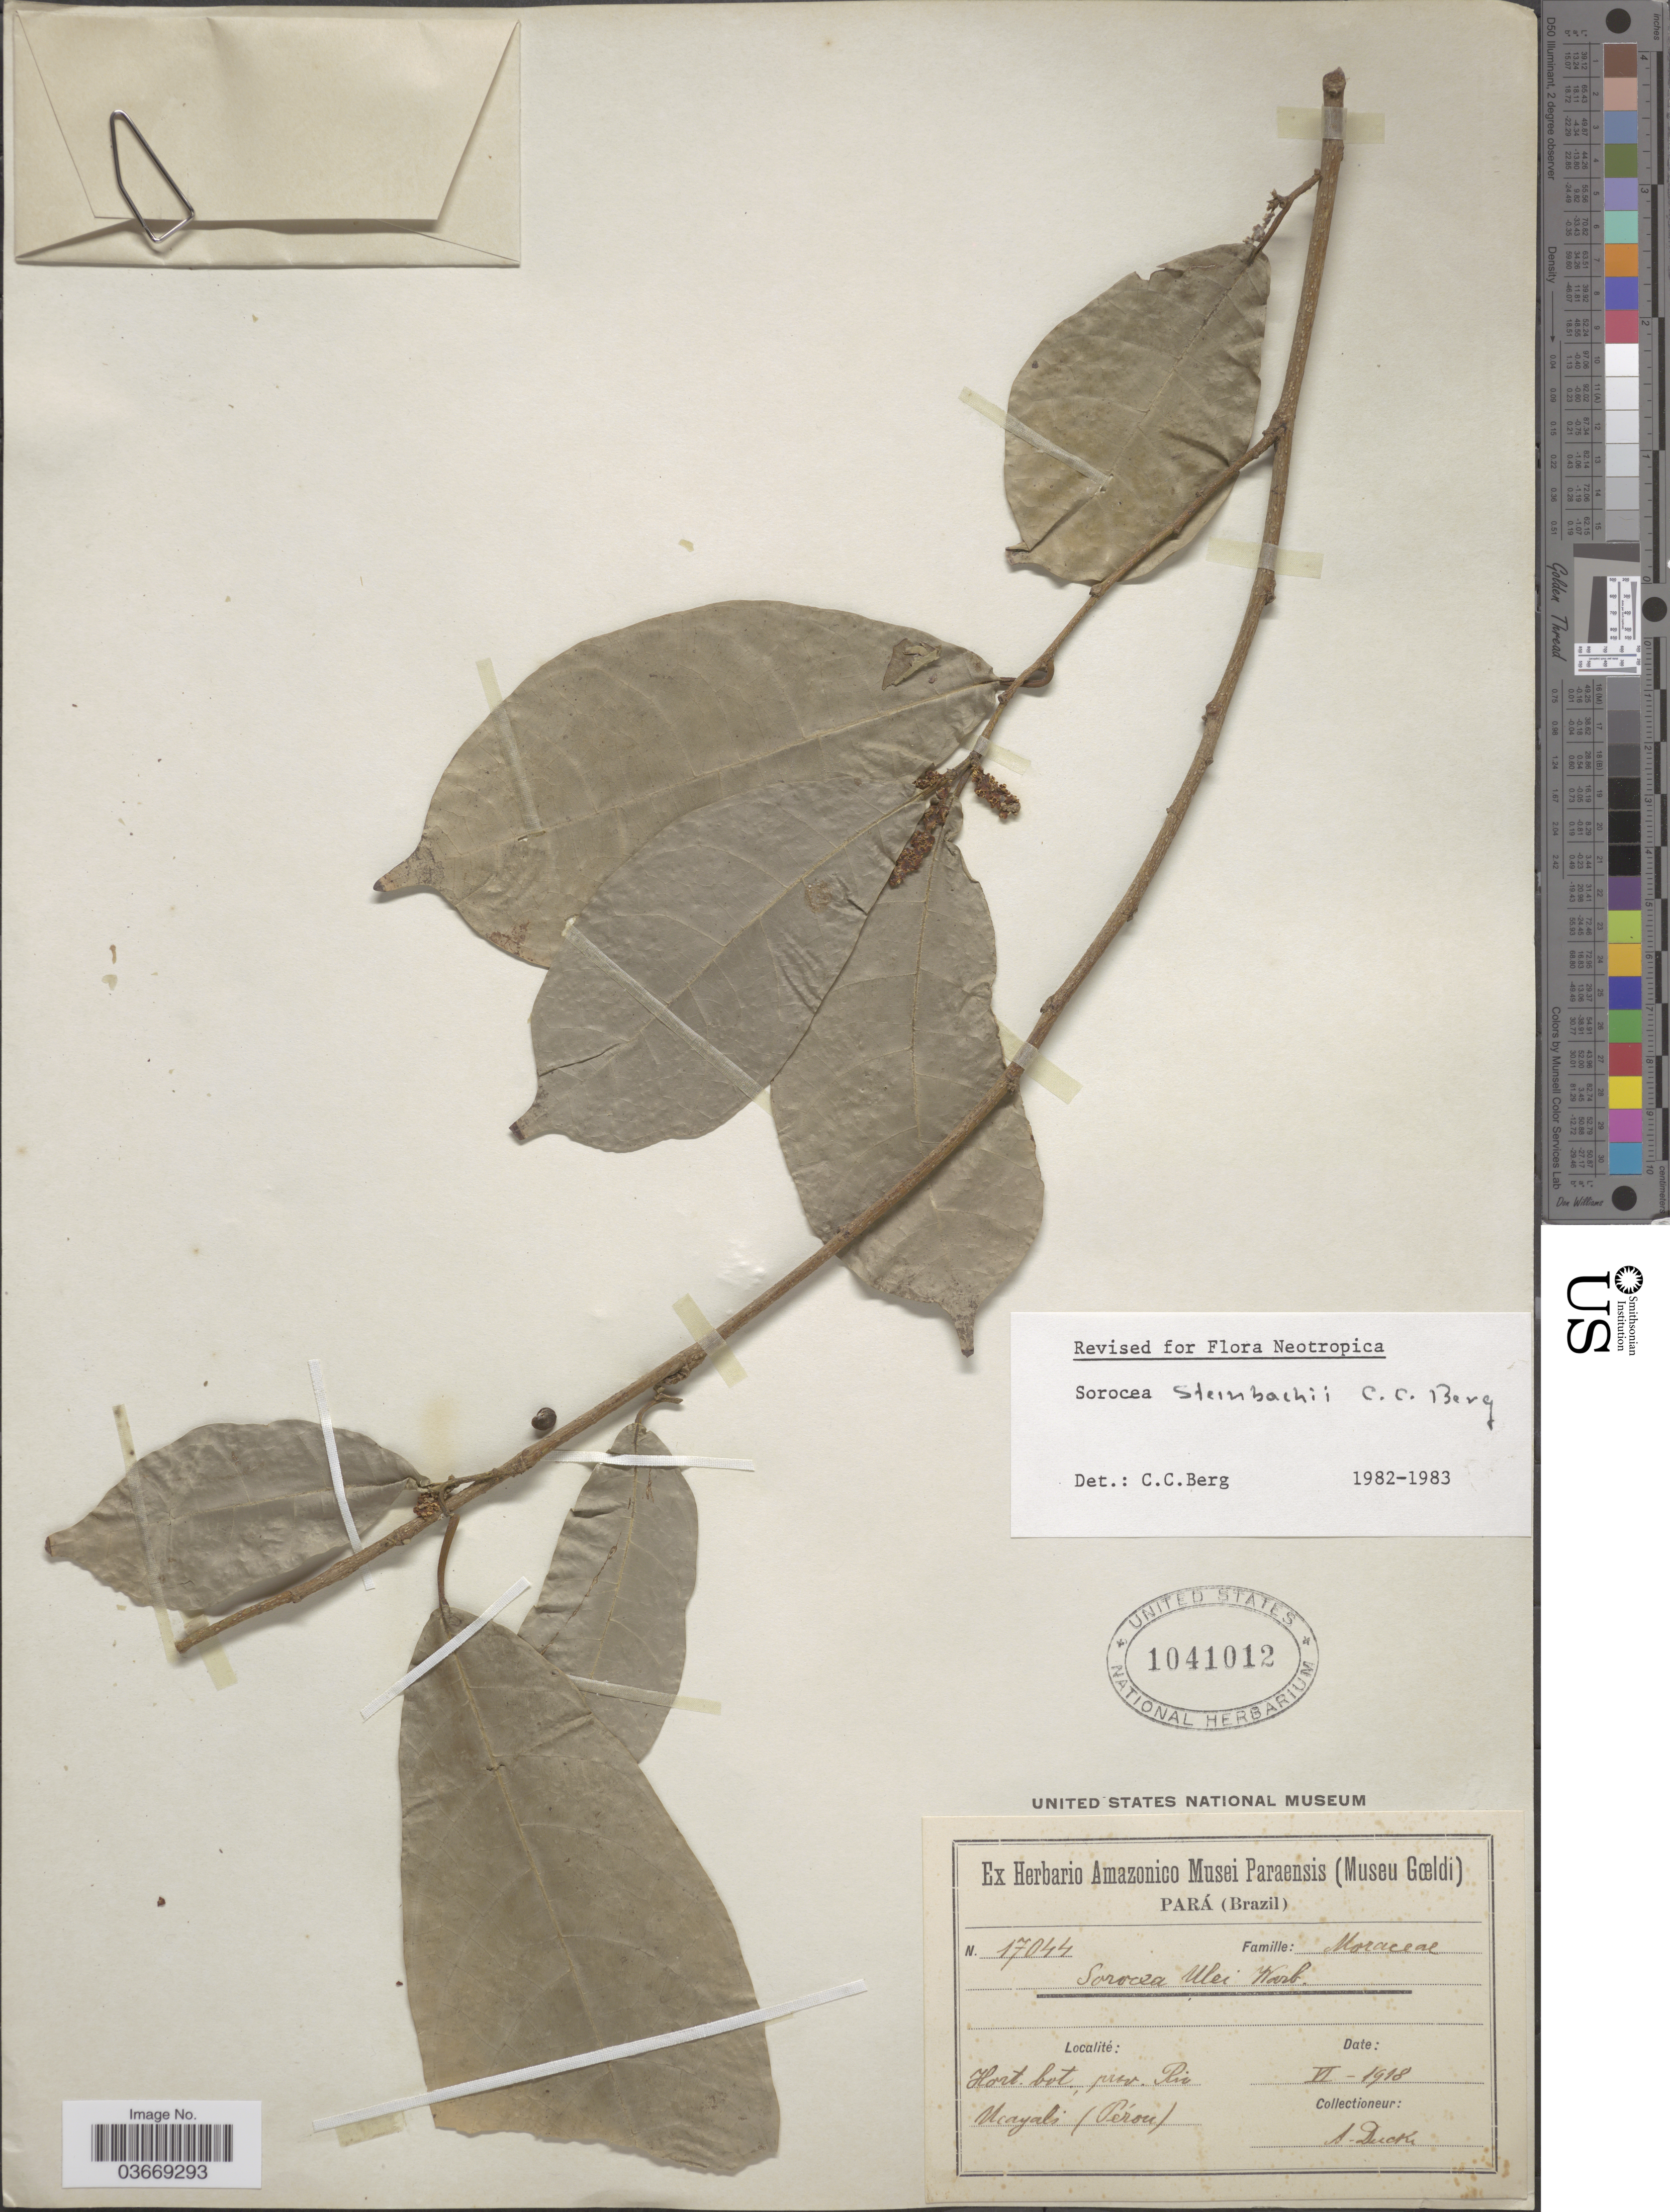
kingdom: Plantae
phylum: Tracheophyta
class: Magnoliopsida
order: Rosales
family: Moraceae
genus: Sorocea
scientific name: Sorocea steinbachii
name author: C.C. Berg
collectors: A. Ducke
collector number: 17044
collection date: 1918-06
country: Peru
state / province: Ucayali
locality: Hort. bot. prov. Riv Ucayali.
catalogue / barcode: US 1041012